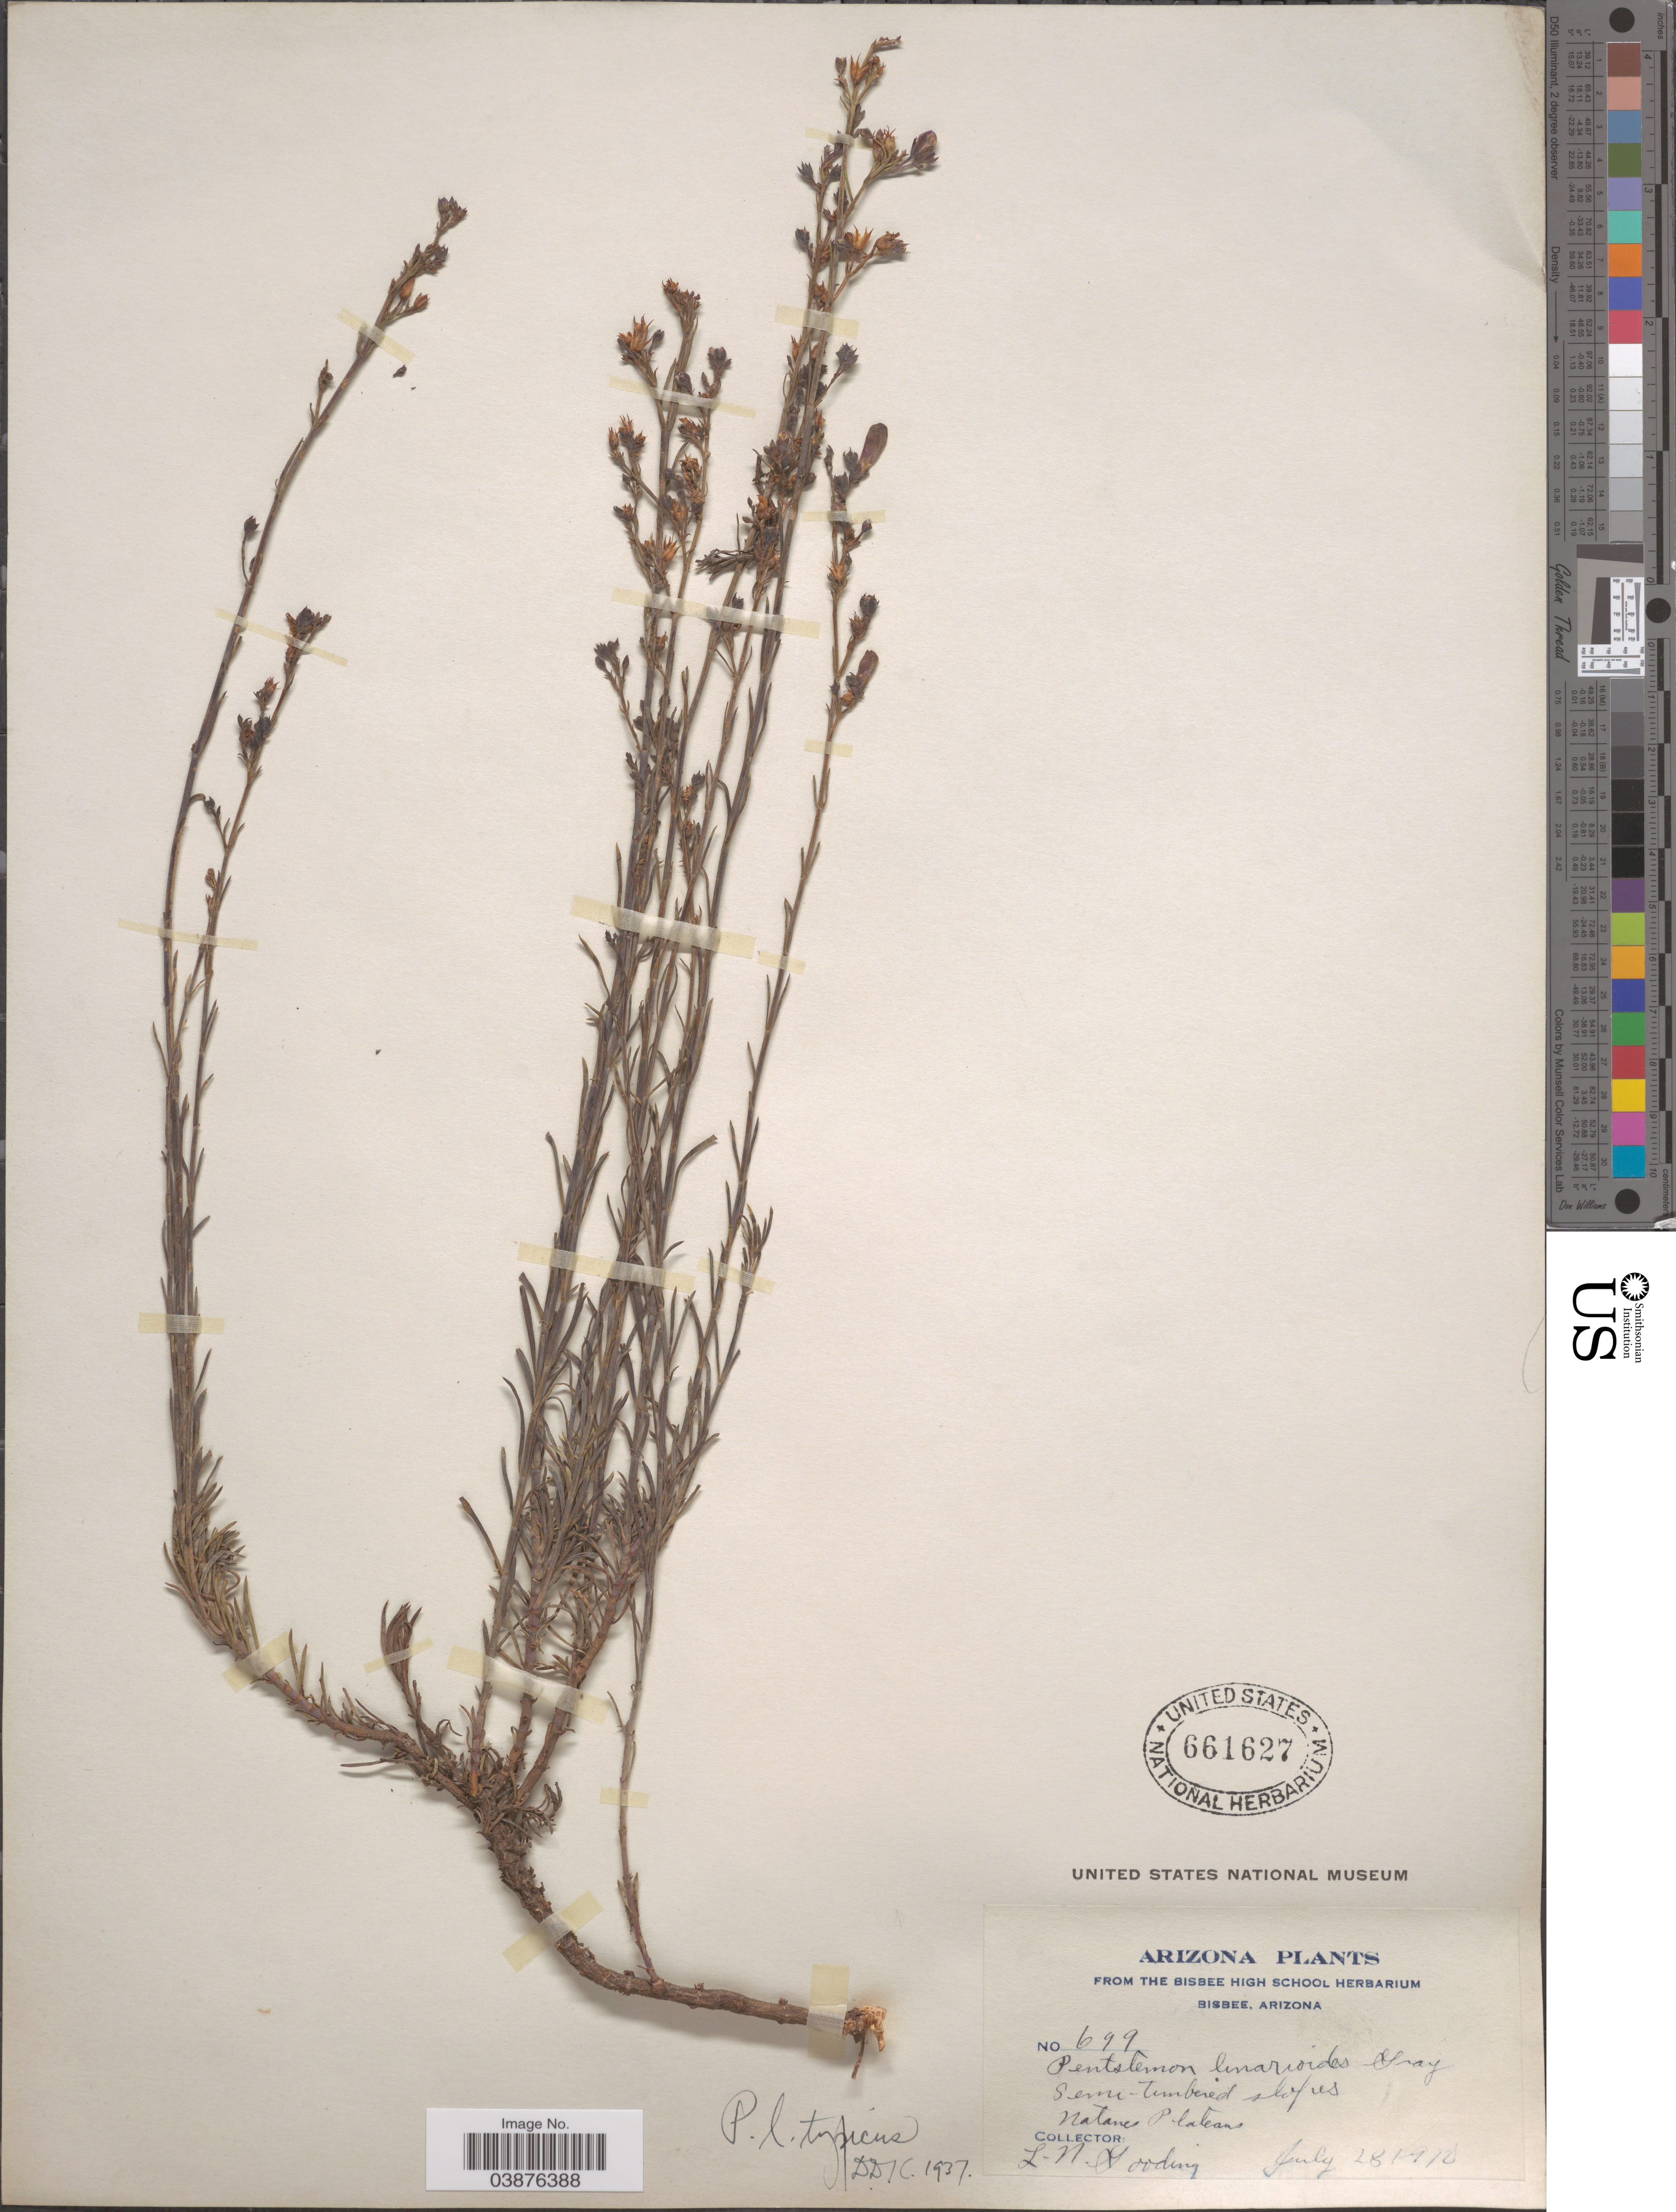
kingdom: Plantae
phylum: Tracheophyta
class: Magnoliopsida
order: Lamiales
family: Plantaginaceae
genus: Penstemon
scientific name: Penstemon linarioides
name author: A. Gray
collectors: L. Gooding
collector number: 699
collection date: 1972-07-28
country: United States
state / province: Arizona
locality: Semi-timbered slopes Natanes Plateau.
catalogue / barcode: US 661627